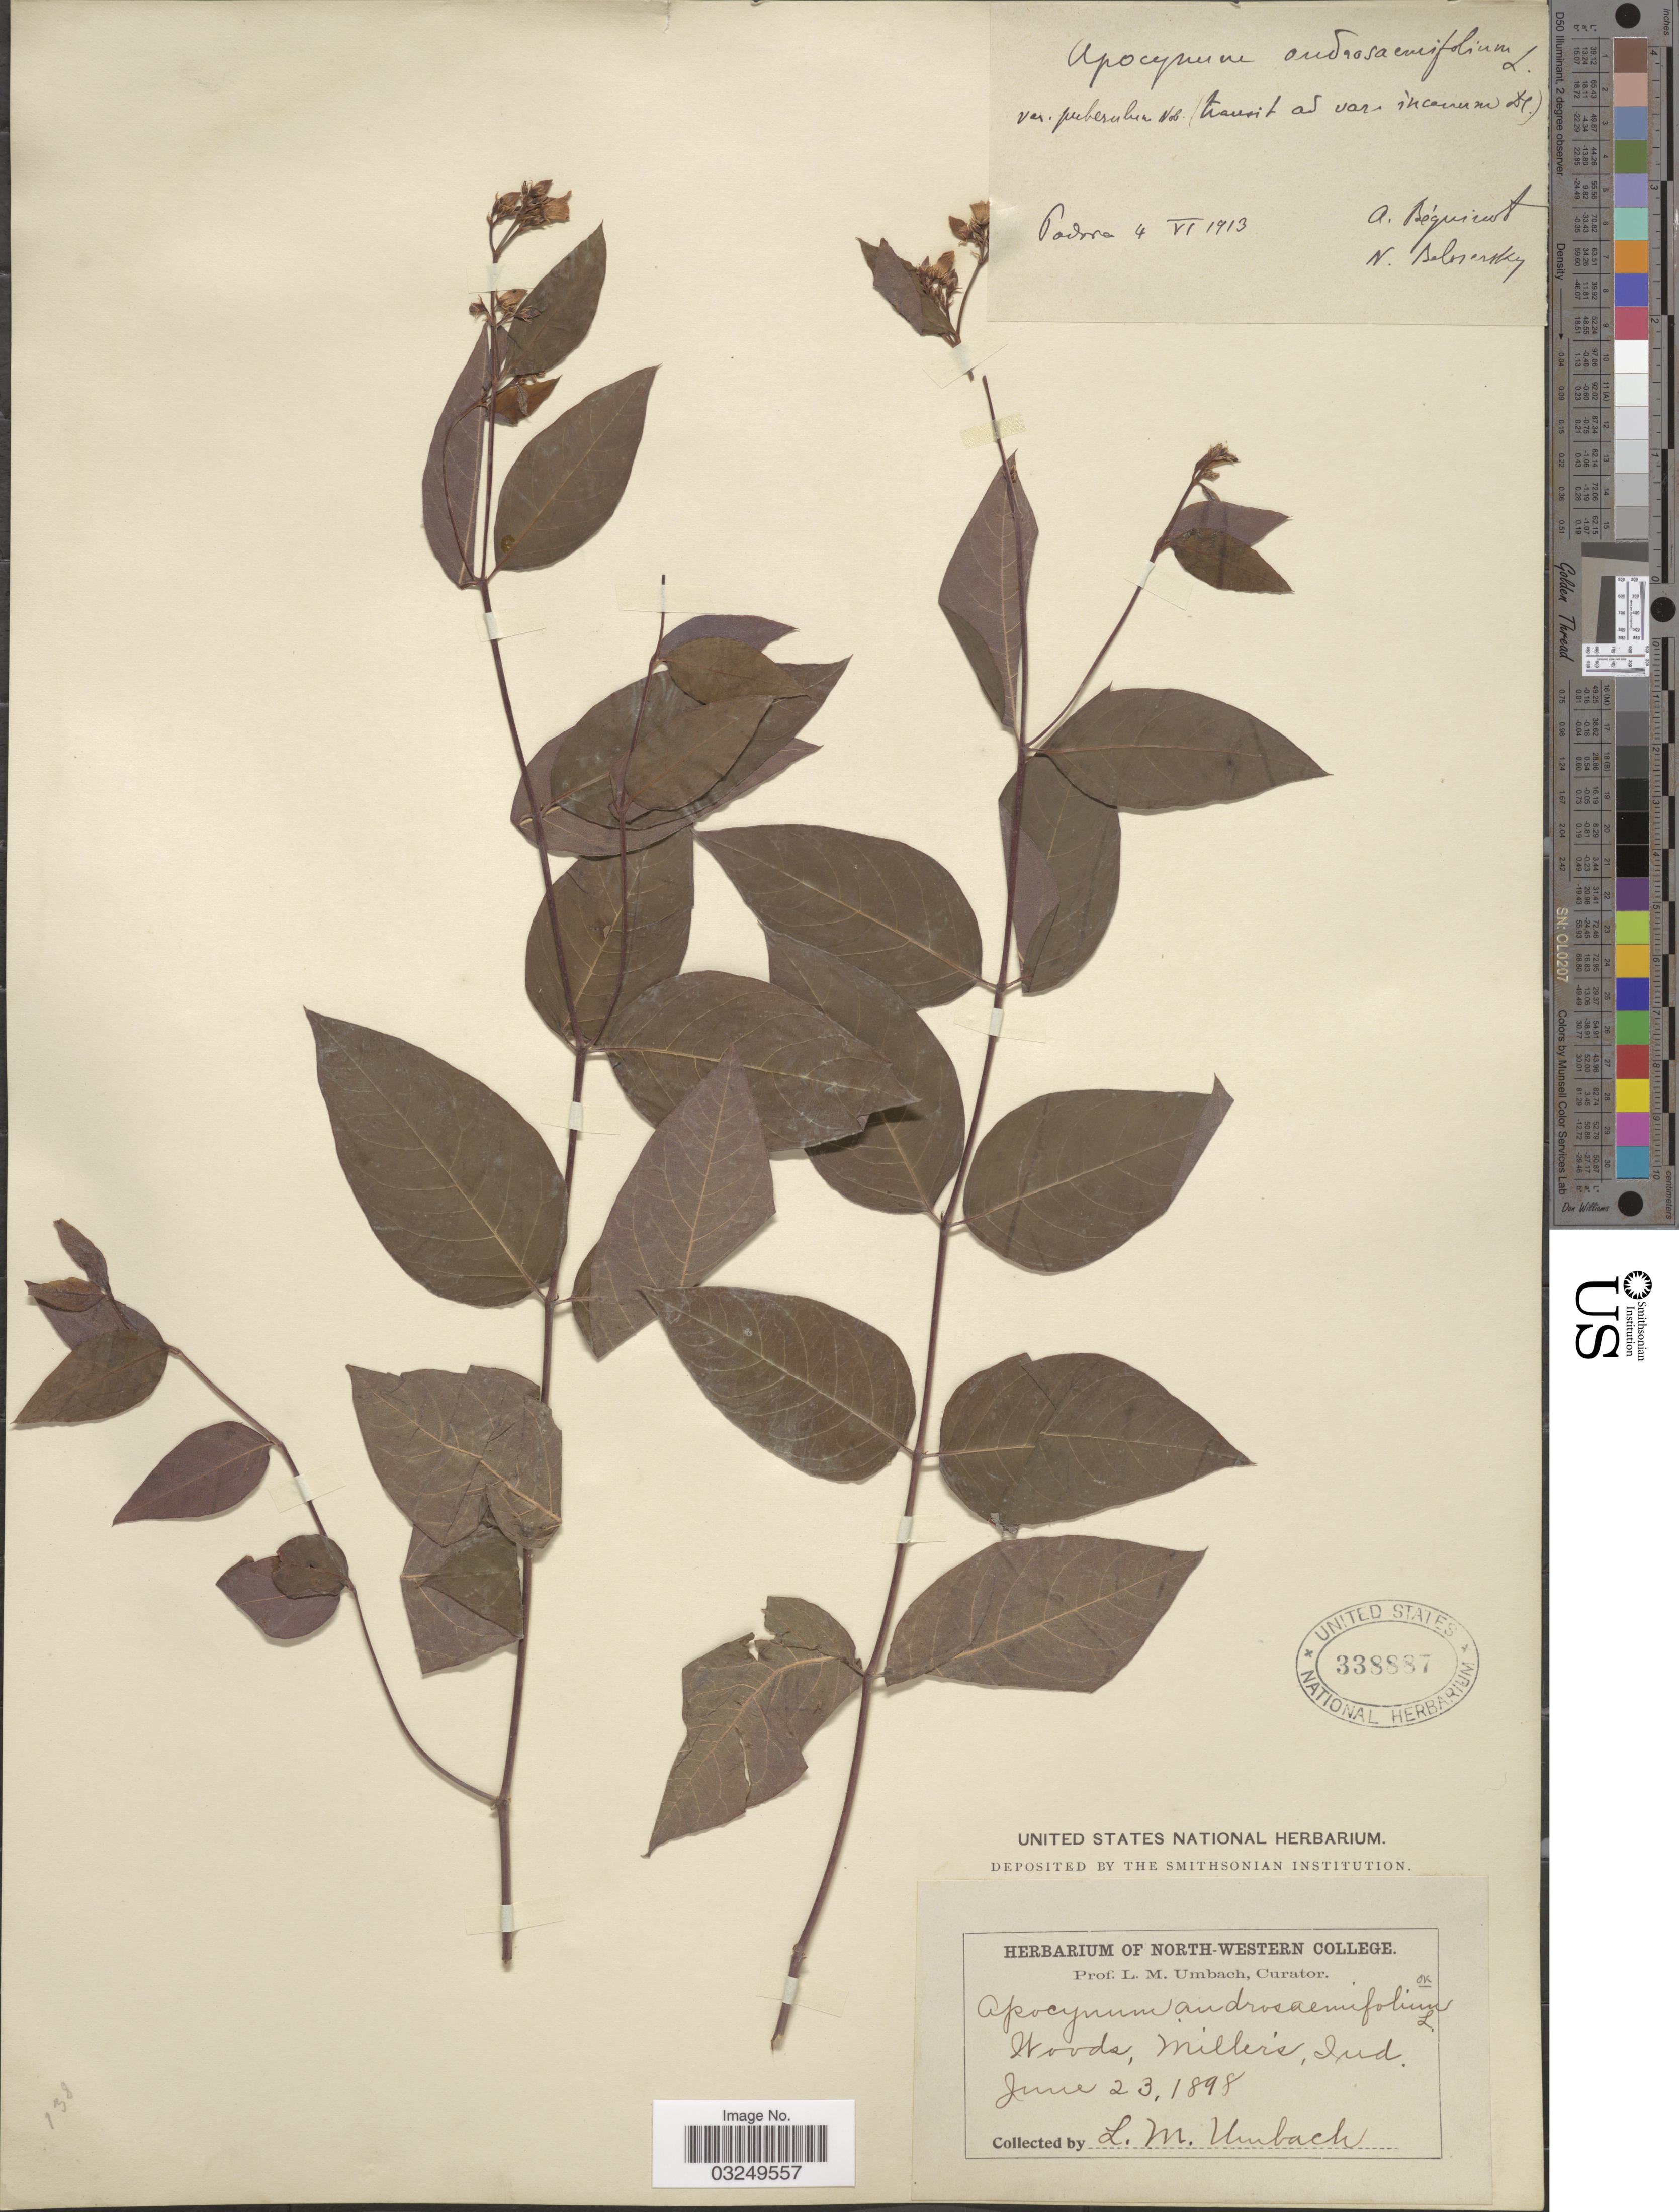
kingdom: Plantae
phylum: Tracheophyta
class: Magnoliopsida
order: Gentianales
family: Apocynaceae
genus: Apocynum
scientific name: Apocynum androsaemifolium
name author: L.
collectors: L. M. Umbach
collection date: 1898-06-23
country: United States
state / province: Indiana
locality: Woods, Miller's, Ind.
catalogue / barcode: US 338887